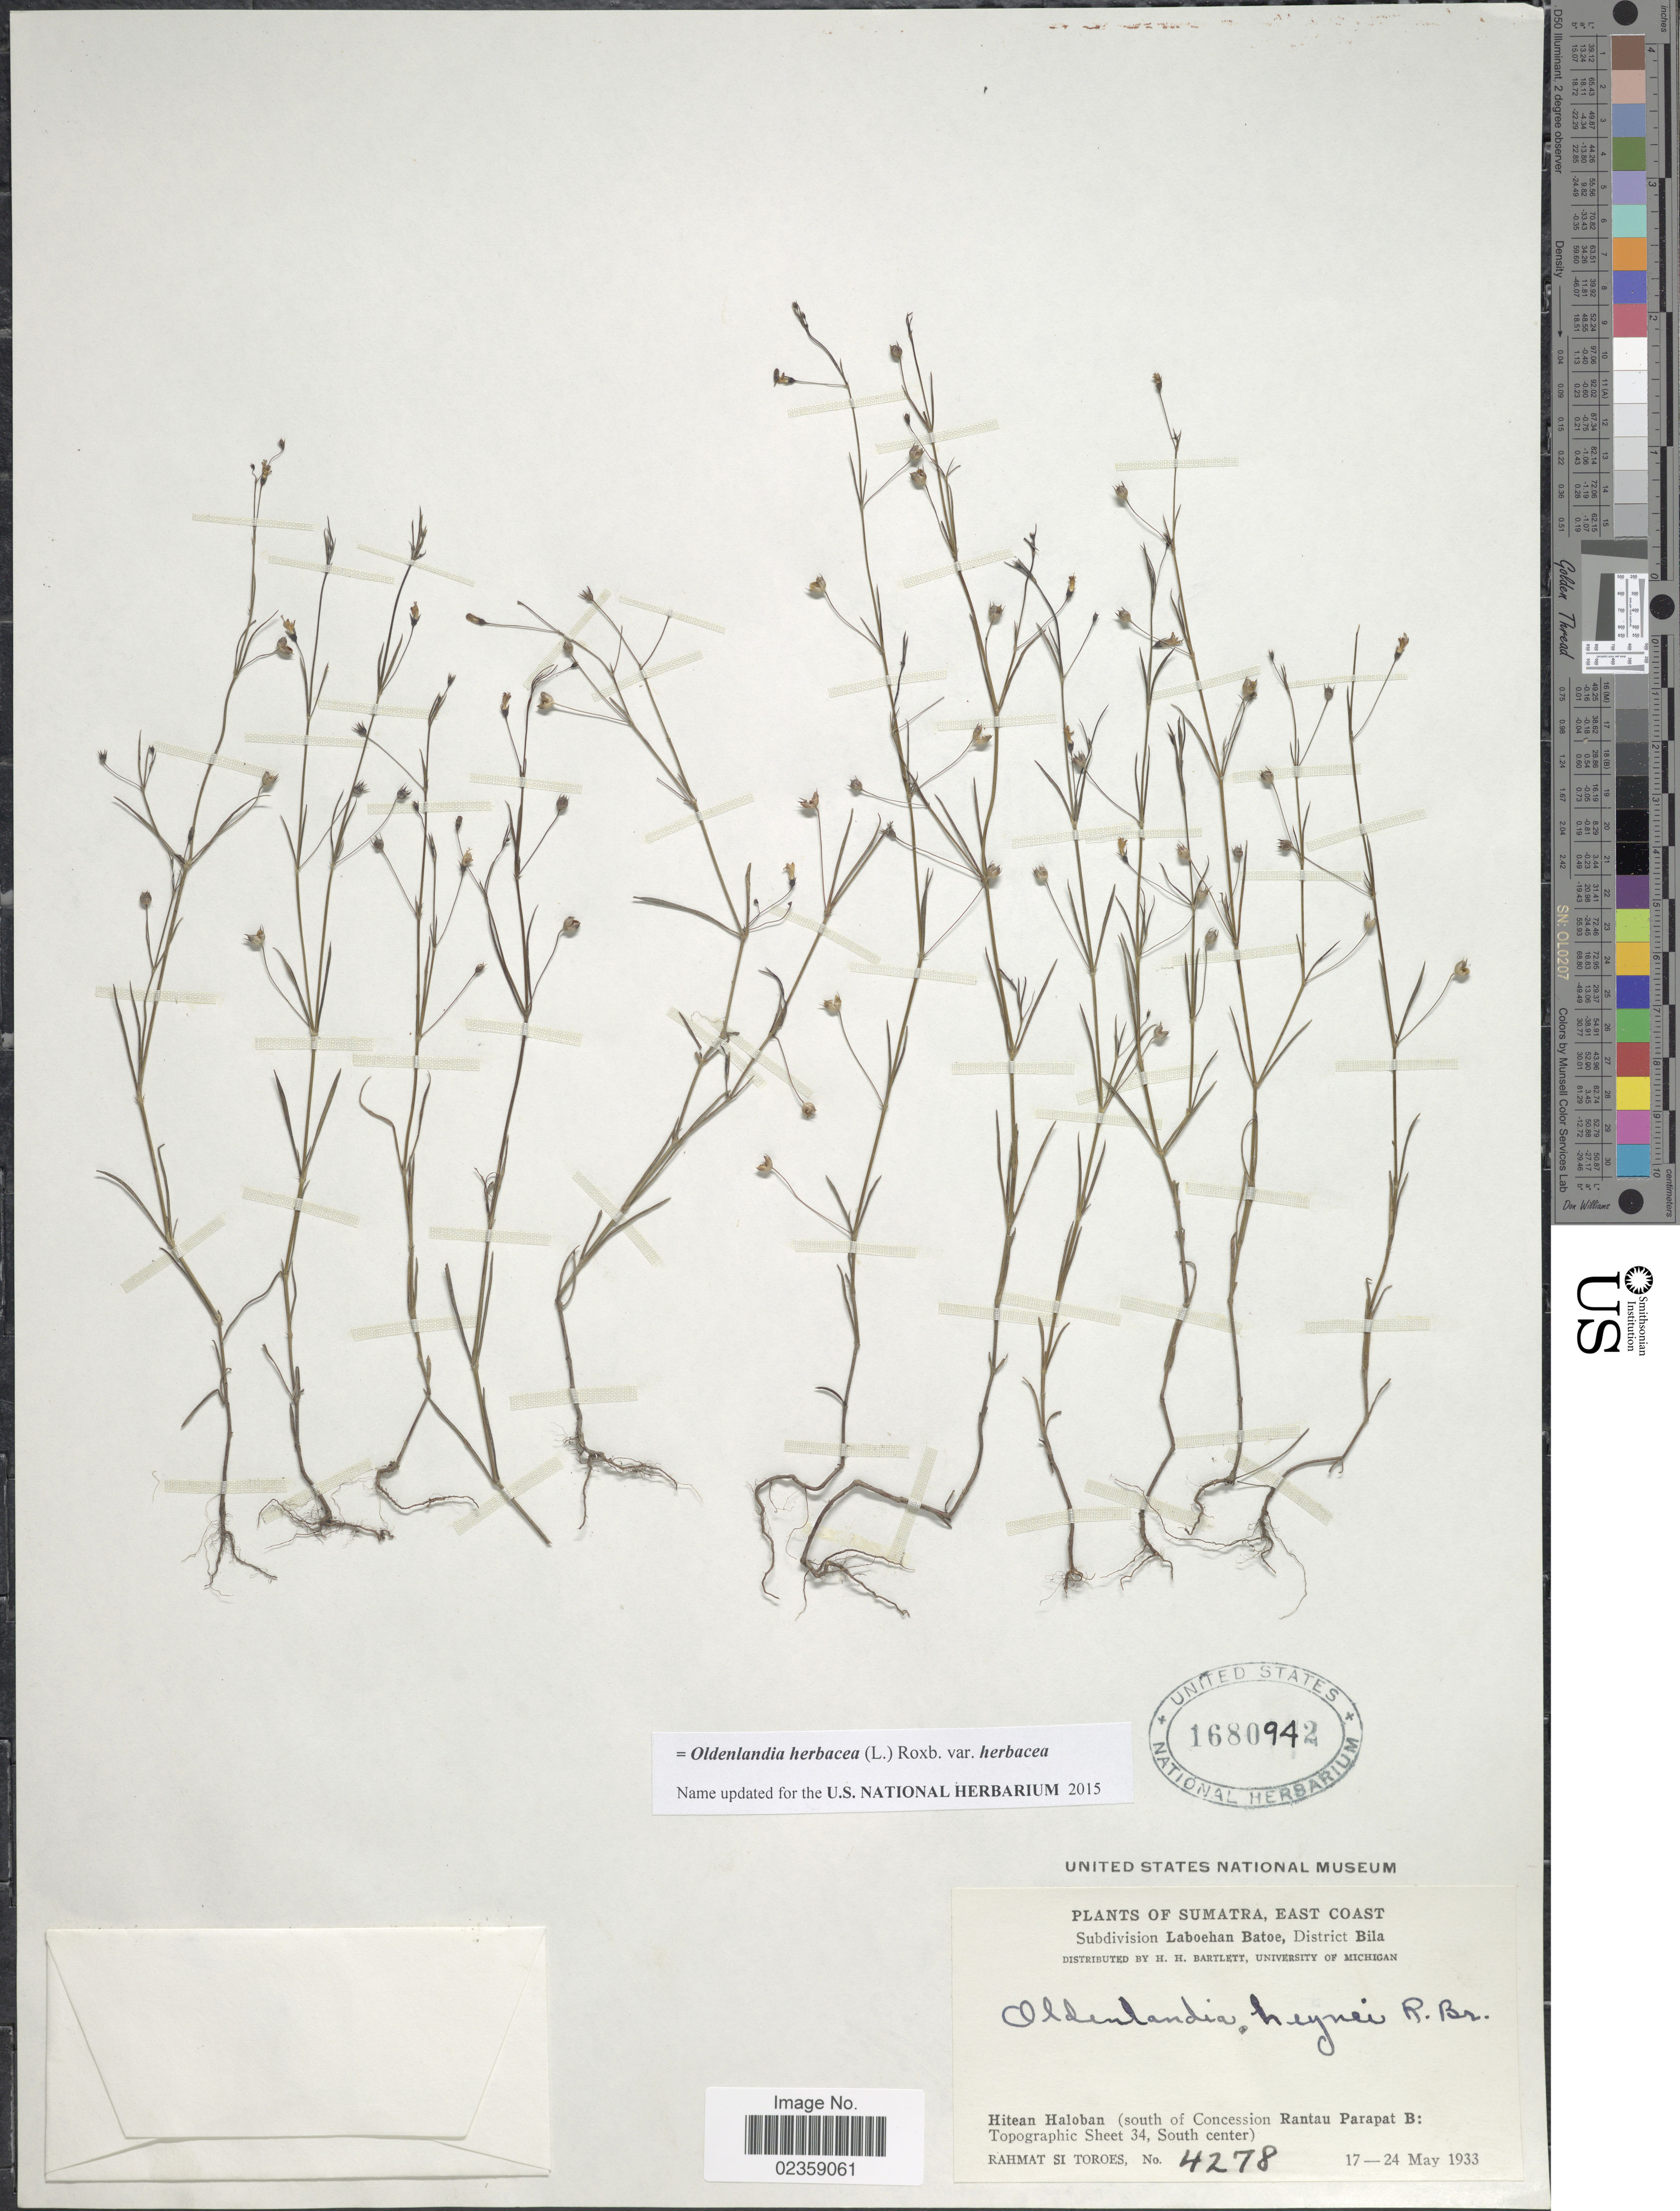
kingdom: Plantae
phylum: Tracheophyta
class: Magnoliopsida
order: Gentianales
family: Rubiaceae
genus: Oldenlandia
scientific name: Oldenlandia herbacea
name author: (L.) Roxb.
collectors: Rahmat Si Boeea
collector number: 4278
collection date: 1933-05-17/1933-05-24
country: Indonesia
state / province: Sumatra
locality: Sumatra, East Coast. Subdivision Laboehan Batoe, District Bila. Hitean Haloban (south of Concession Rantau Parapat B: Topographic Sheet 34, South center)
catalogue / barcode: US 1680942